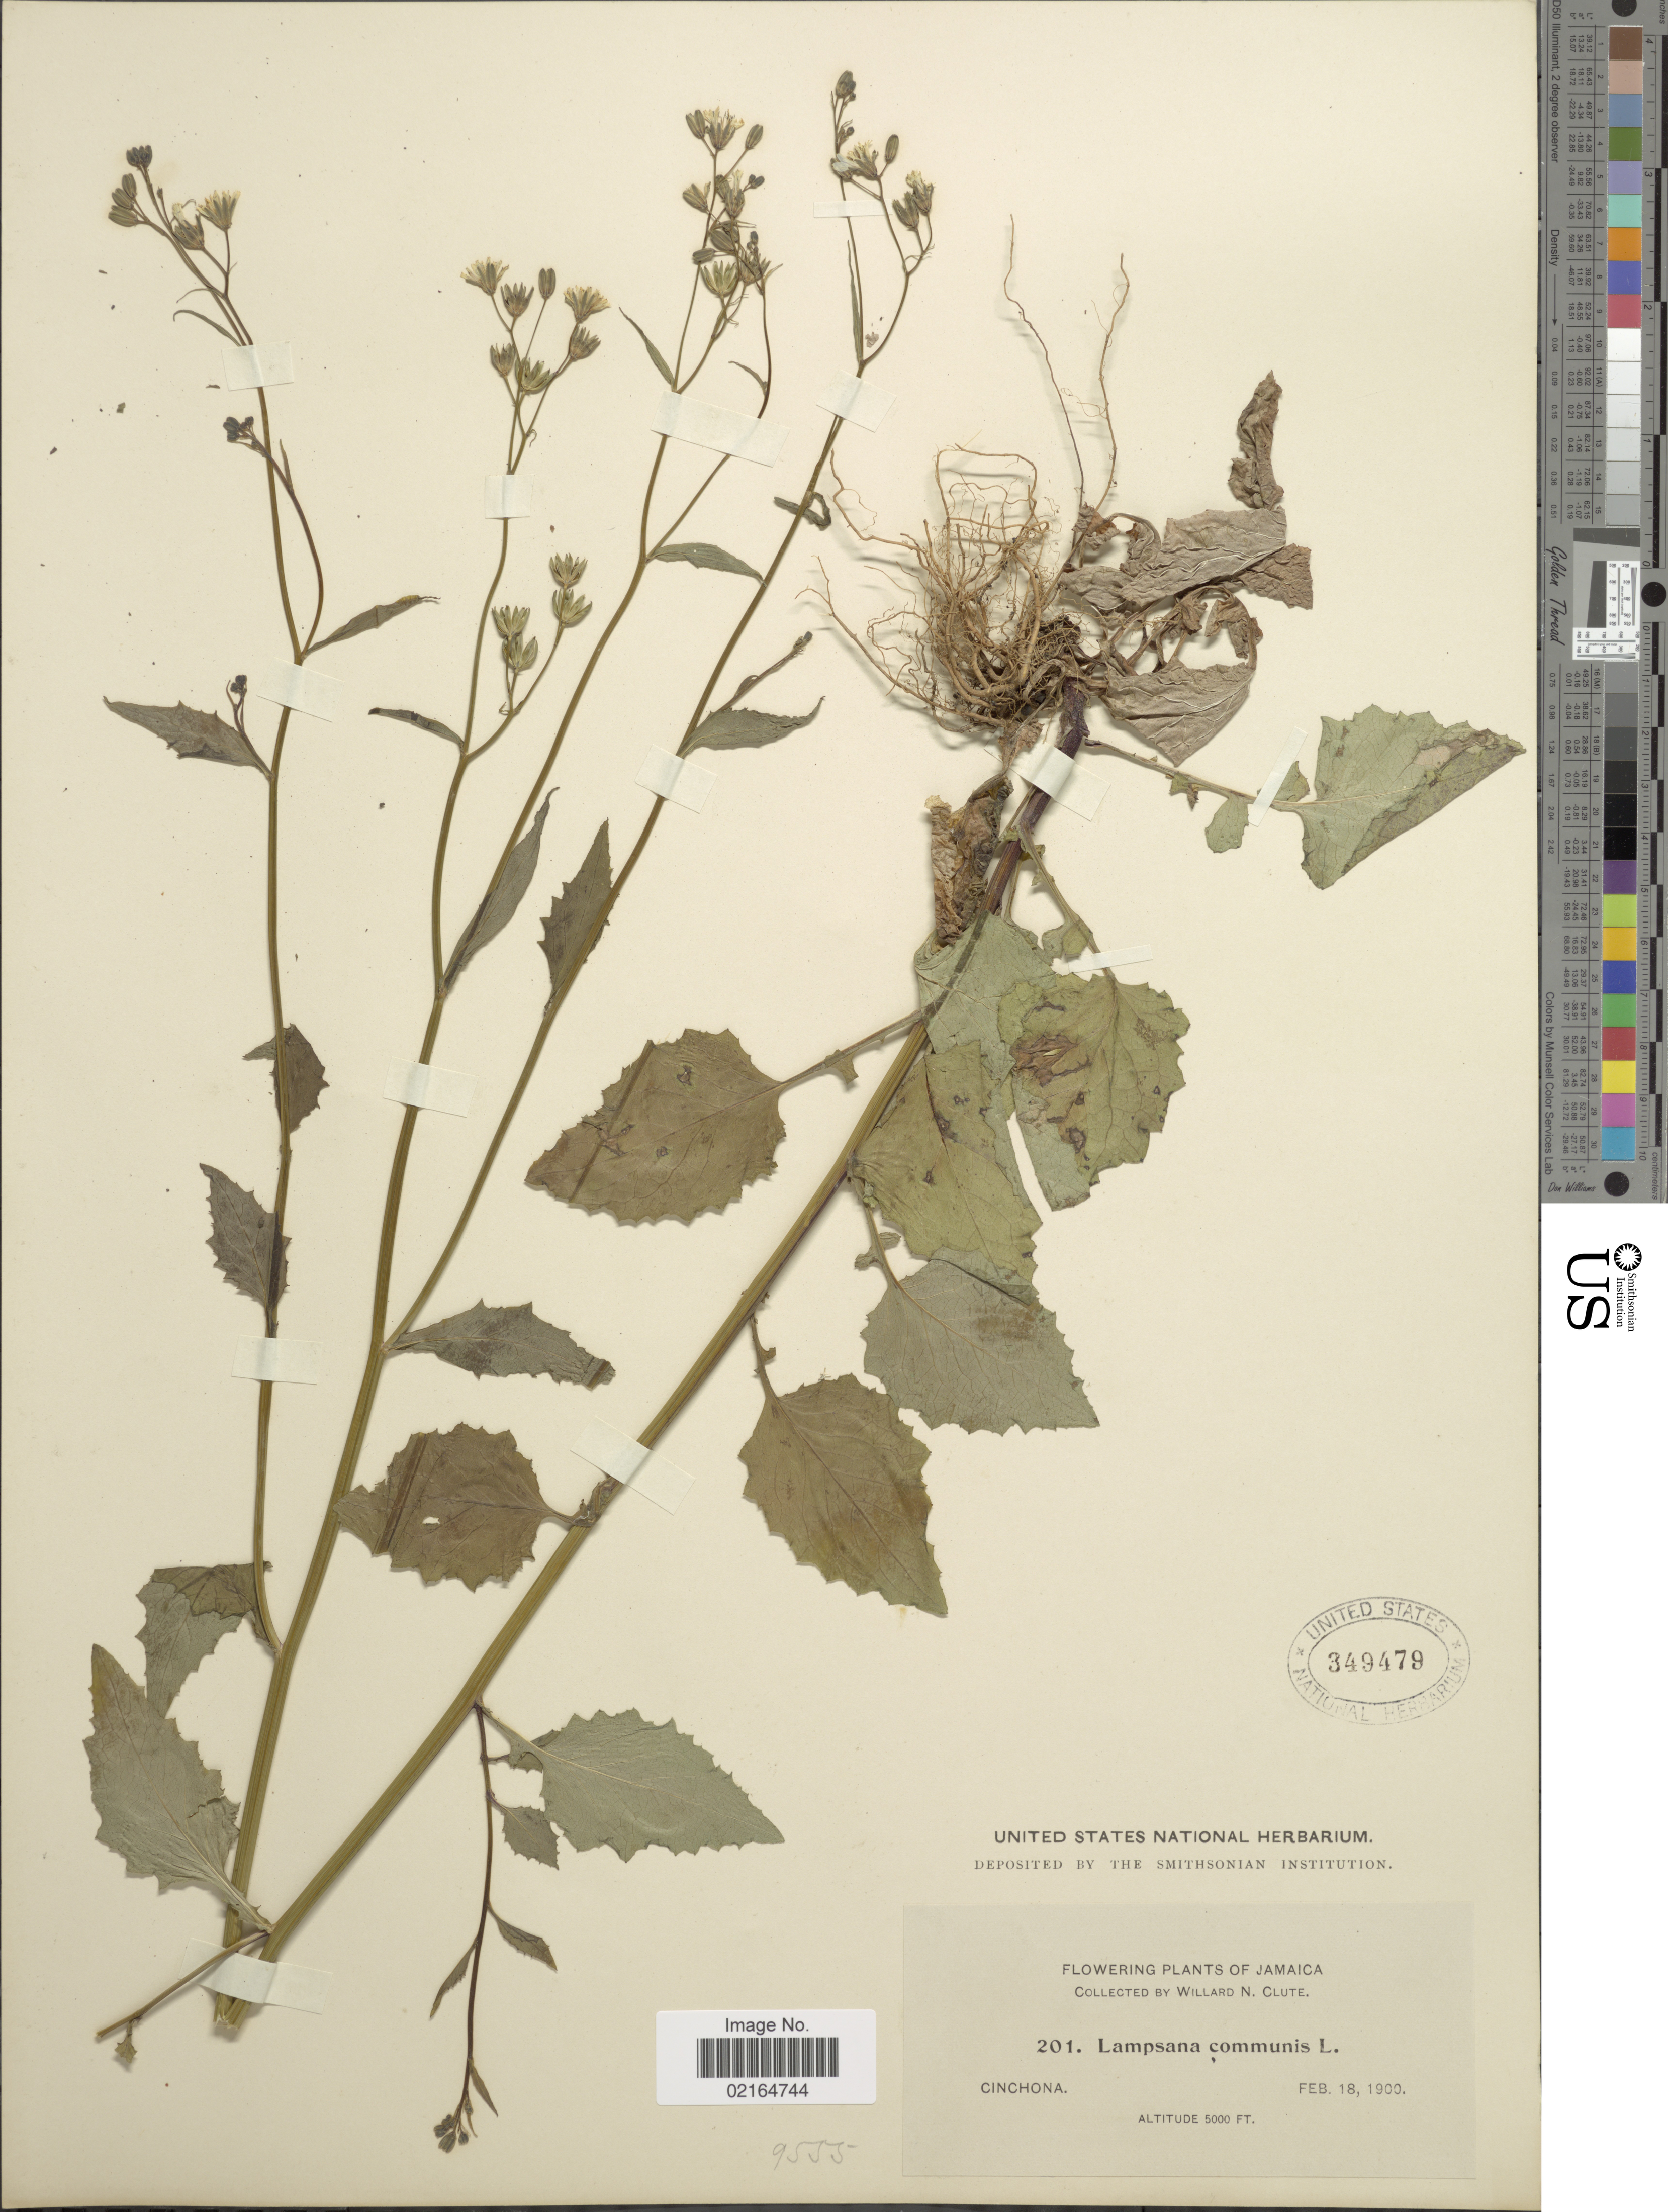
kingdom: Plantae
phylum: Tracheophyta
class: Magnoliopsida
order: Asterales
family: Asteraceae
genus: Lapsana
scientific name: Lapsana communis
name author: L.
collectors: W. N. Clute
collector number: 201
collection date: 1900-02-18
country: Jamaica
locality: Cinchona.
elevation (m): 1524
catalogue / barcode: US 349479